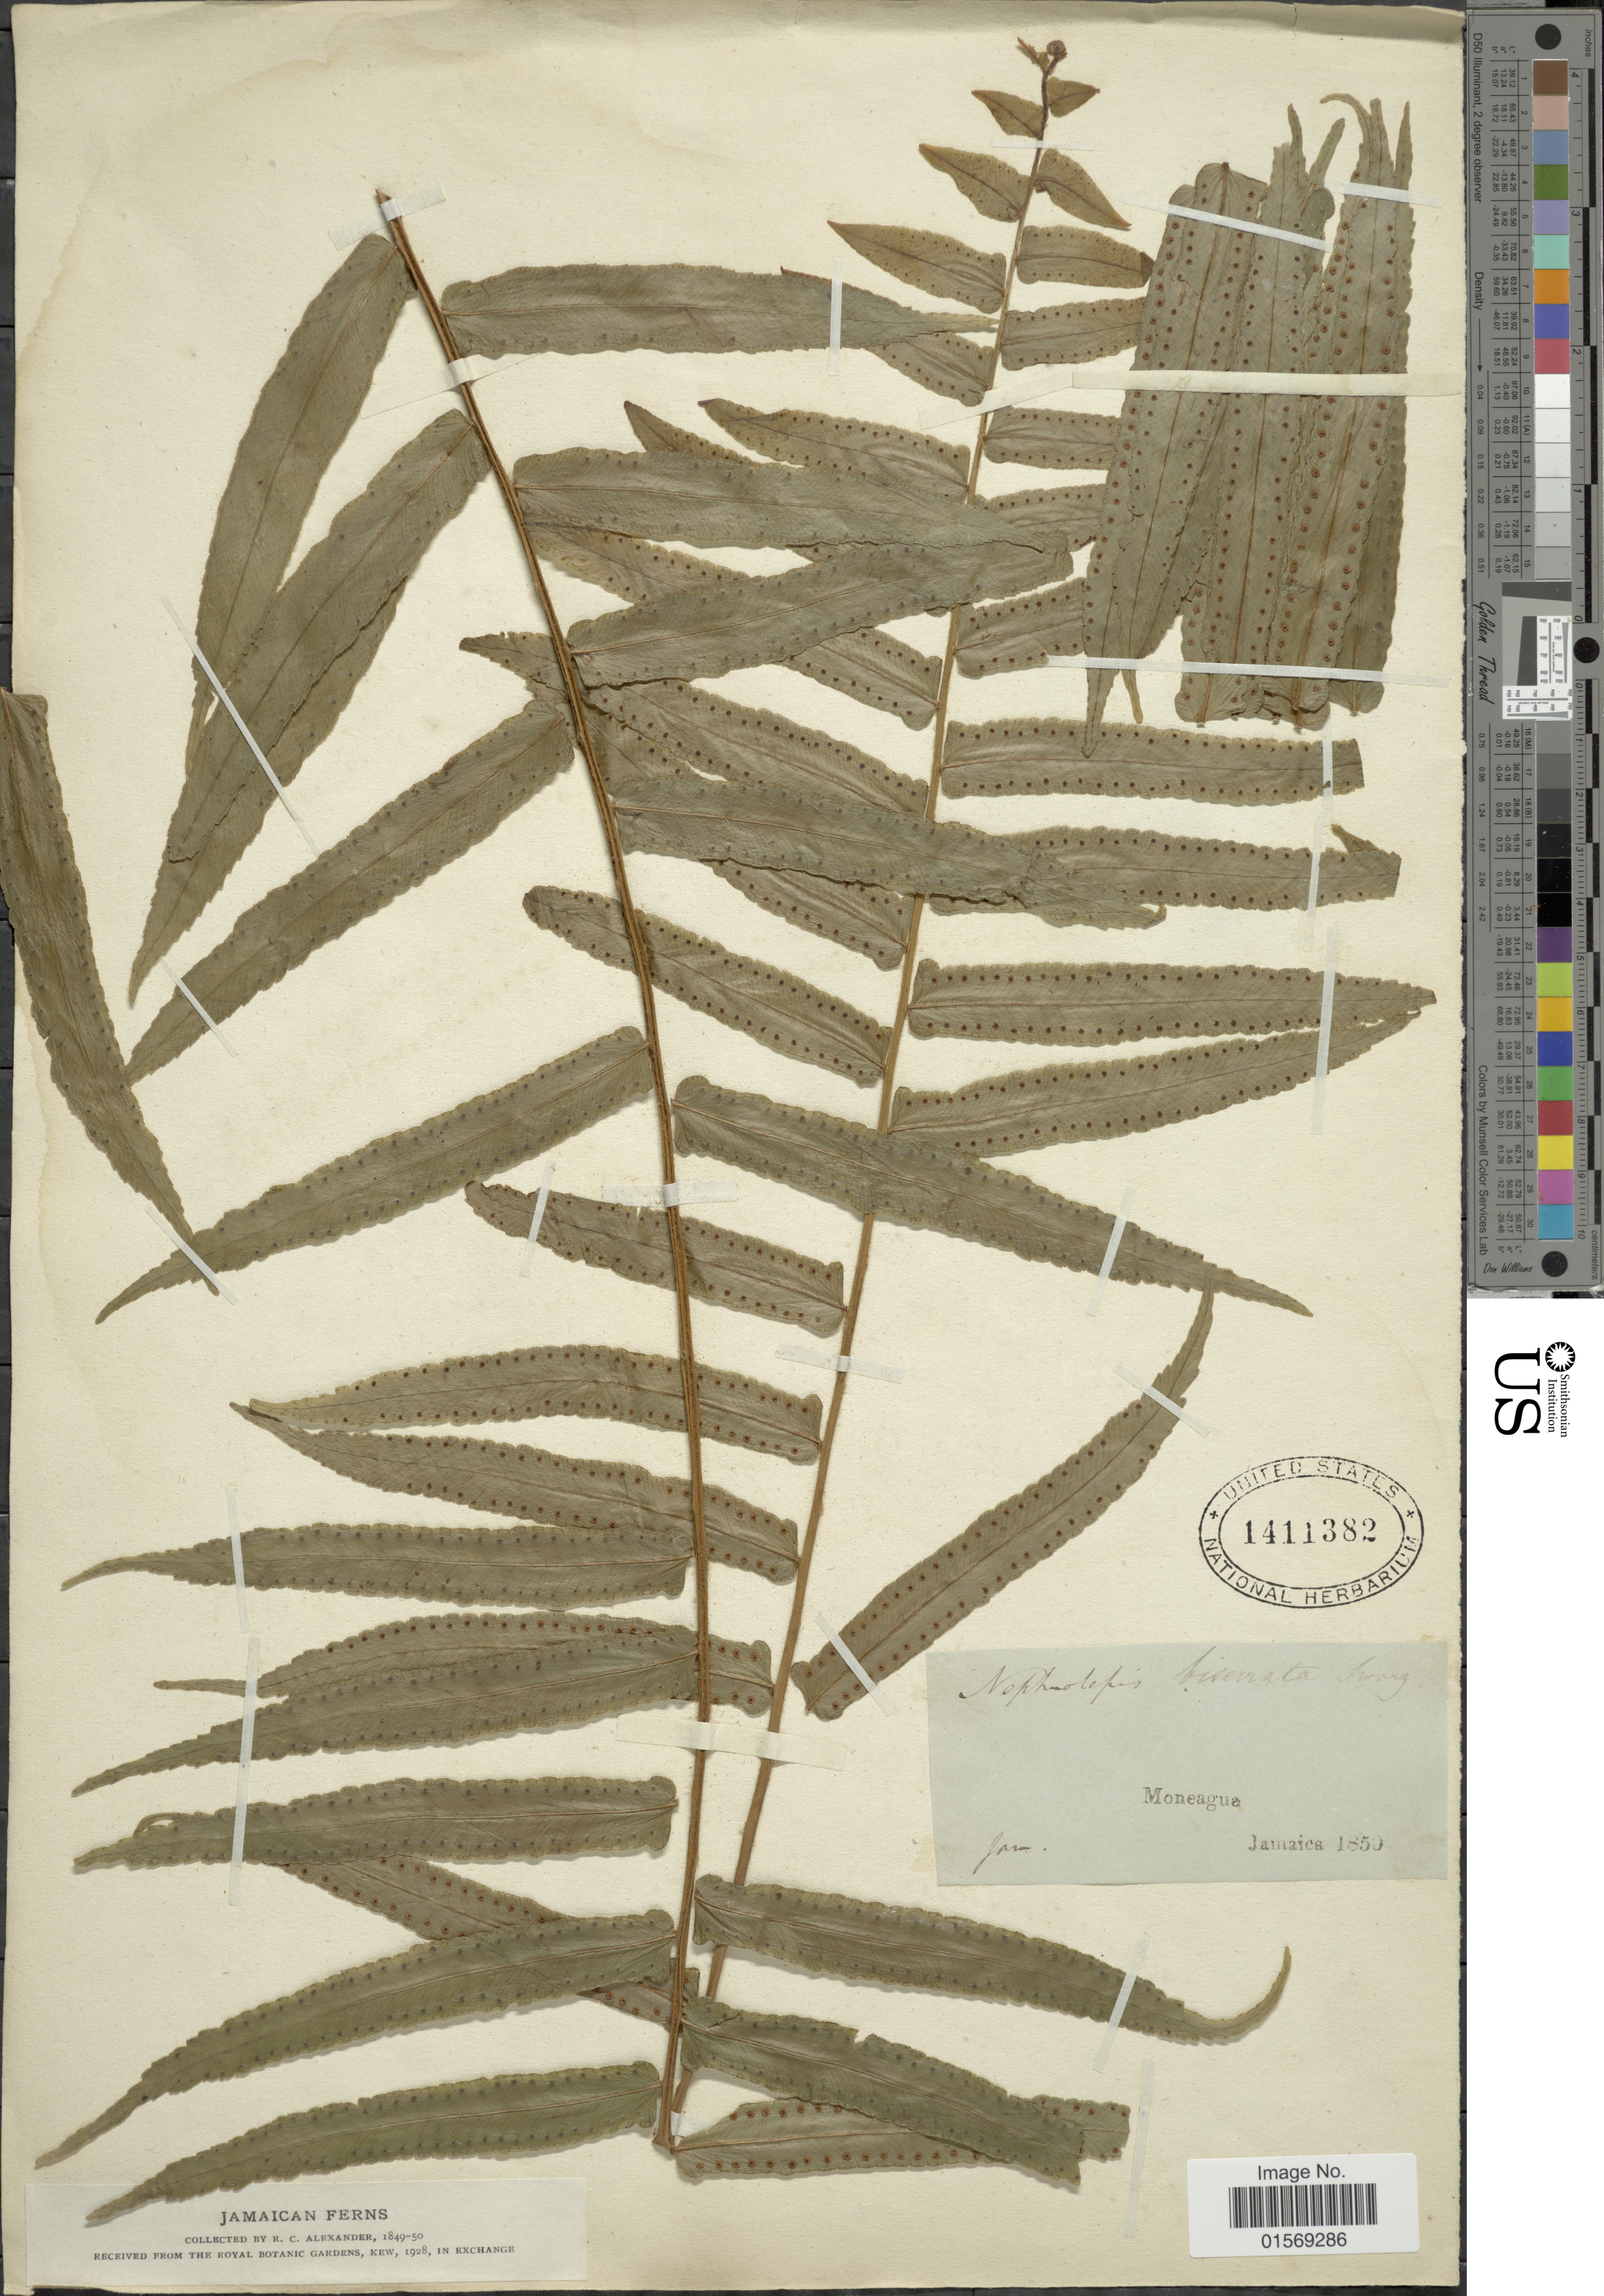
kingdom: Plantae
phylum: Tracheophyta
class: Polypodiopsida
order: Polypodiales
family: Nephrolepidaceae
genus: Nephrolepis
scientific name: Nephrolepis biserrata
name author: (Sw.) Schott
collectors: R. C. Alexander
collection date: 1850-01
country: Jamaica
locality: Moneague.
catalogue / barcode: US 1411382